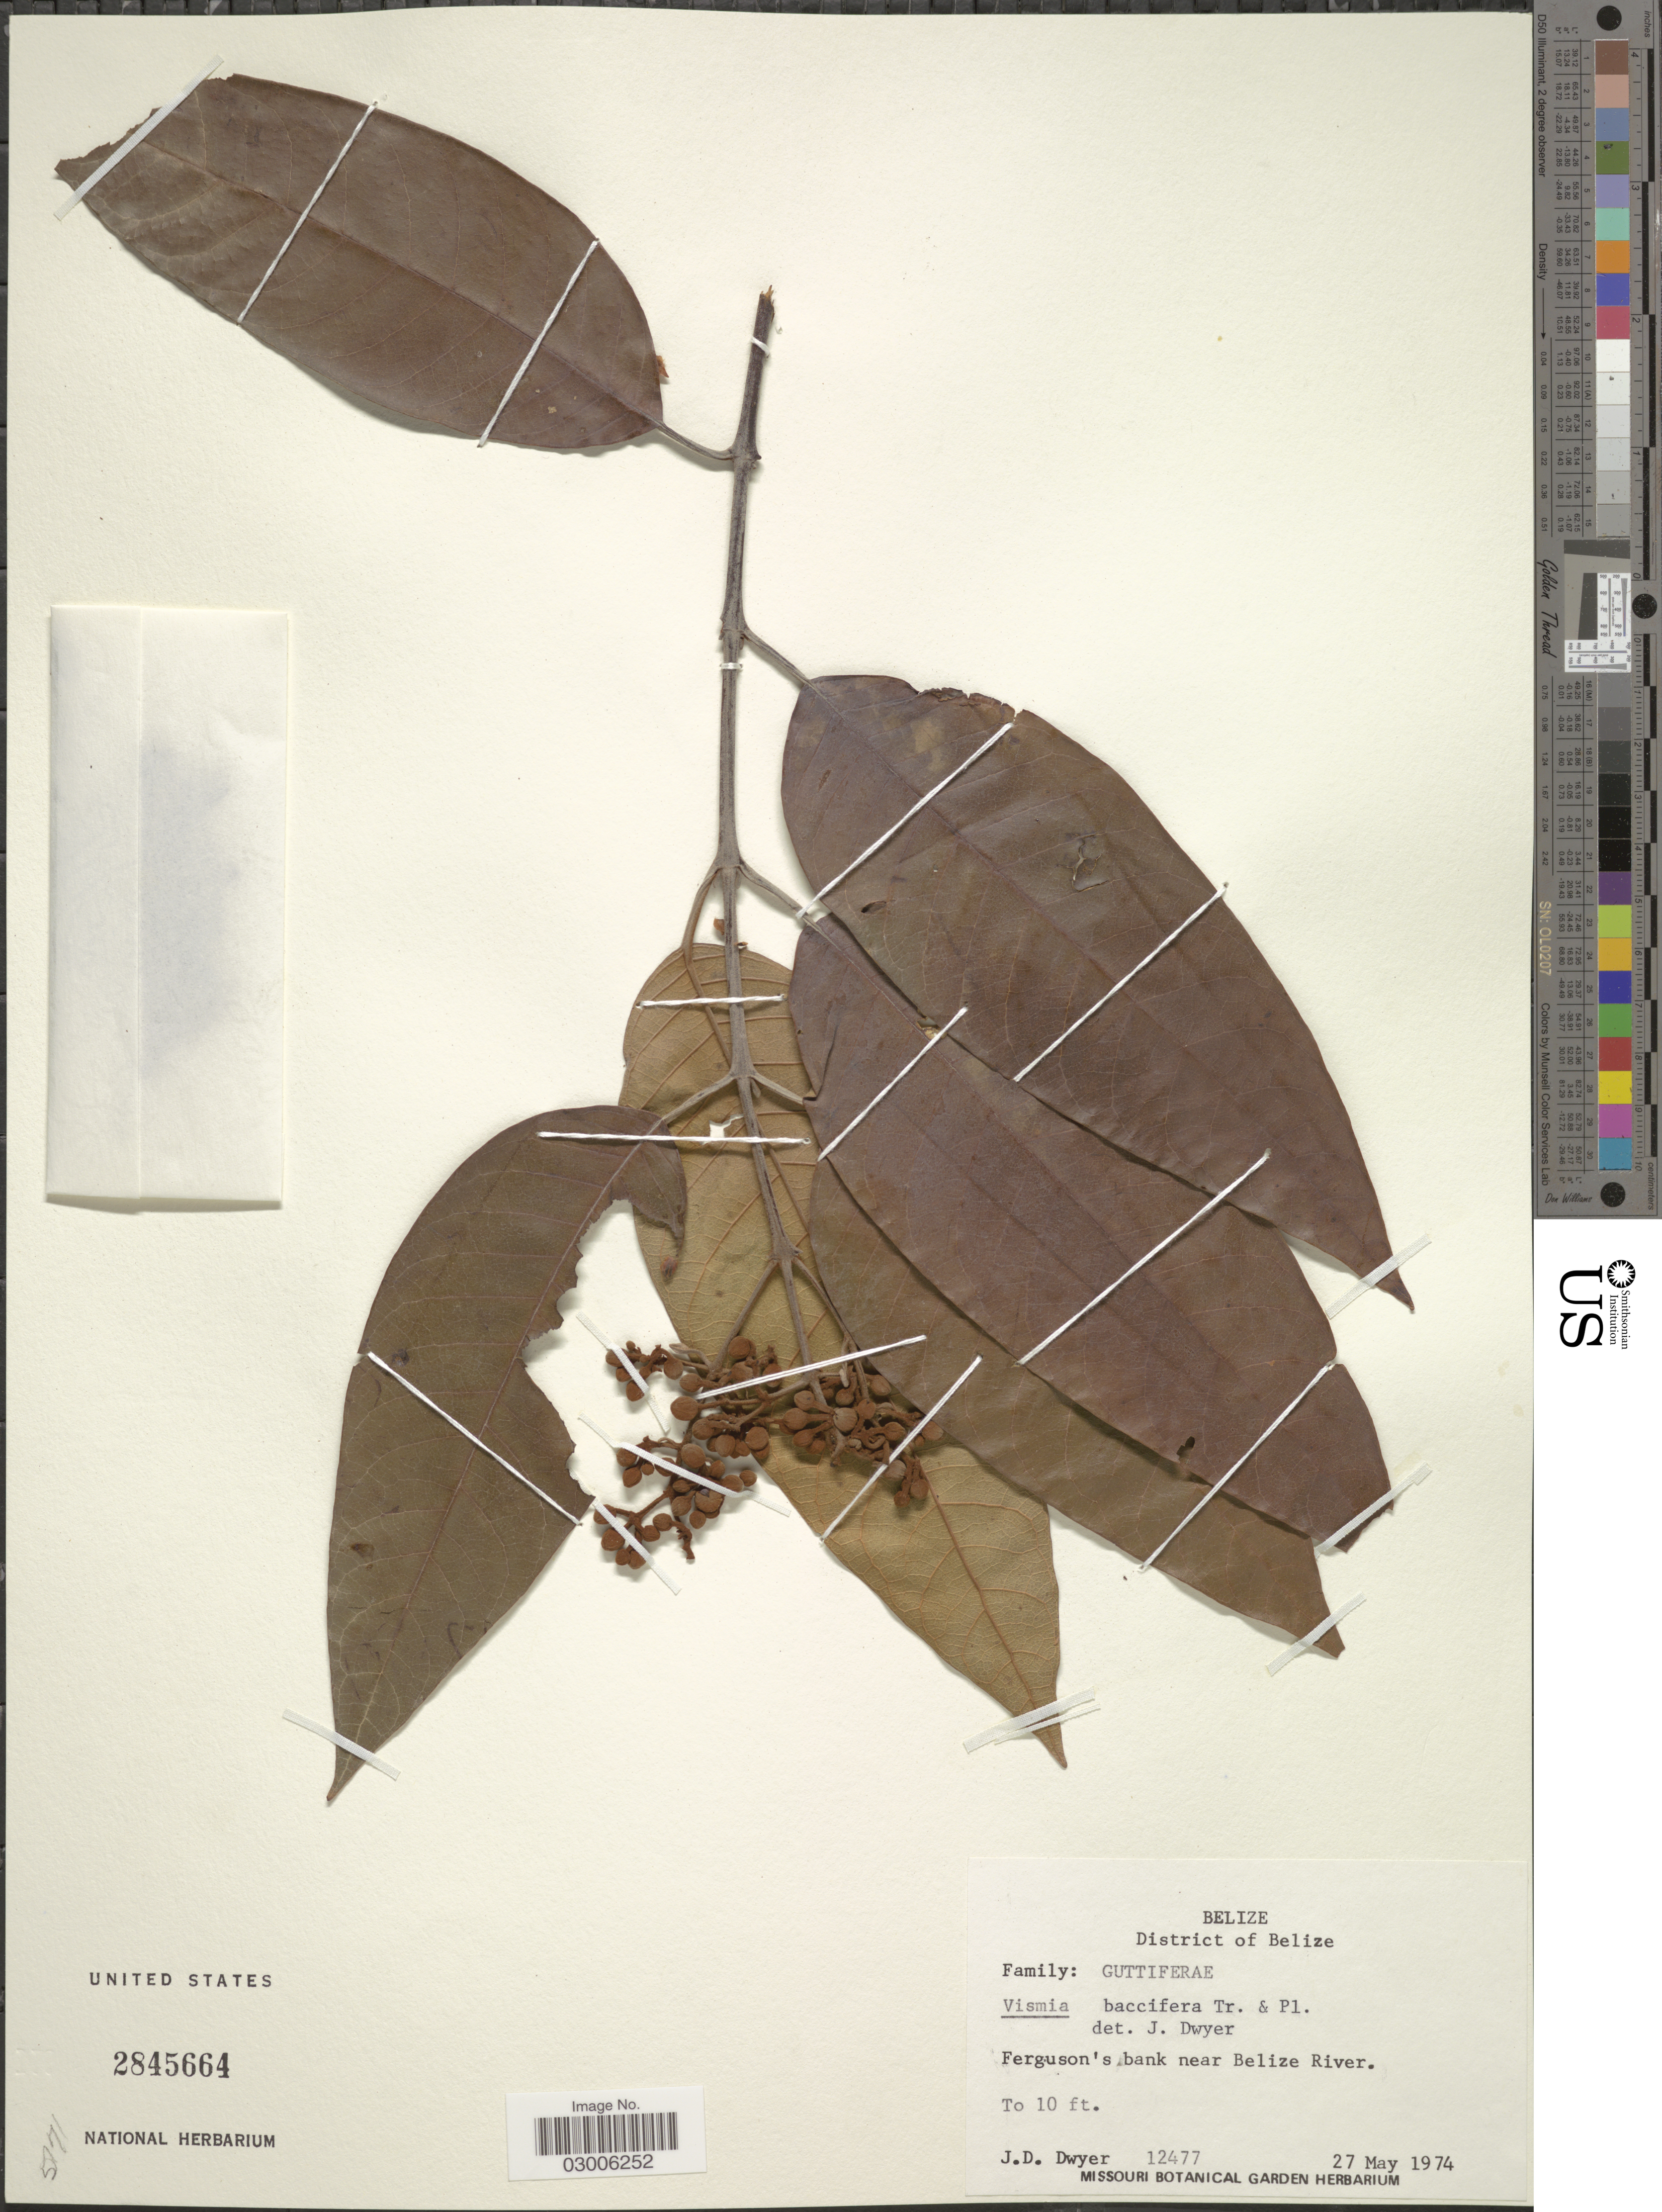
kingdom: Plantae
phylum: Tracheophyta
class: Magnoliopsida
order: Malpighiales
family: Hypericaceae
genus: Vismia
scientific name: Vismia baccifera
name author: (L.) Triana & Planch.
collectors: J. D. Dwyer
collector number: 12477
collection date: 1974-05-27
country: Belize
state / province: Belize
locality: District of Belize. Ferguson's bank near Belize River.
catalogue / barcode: US 2845664